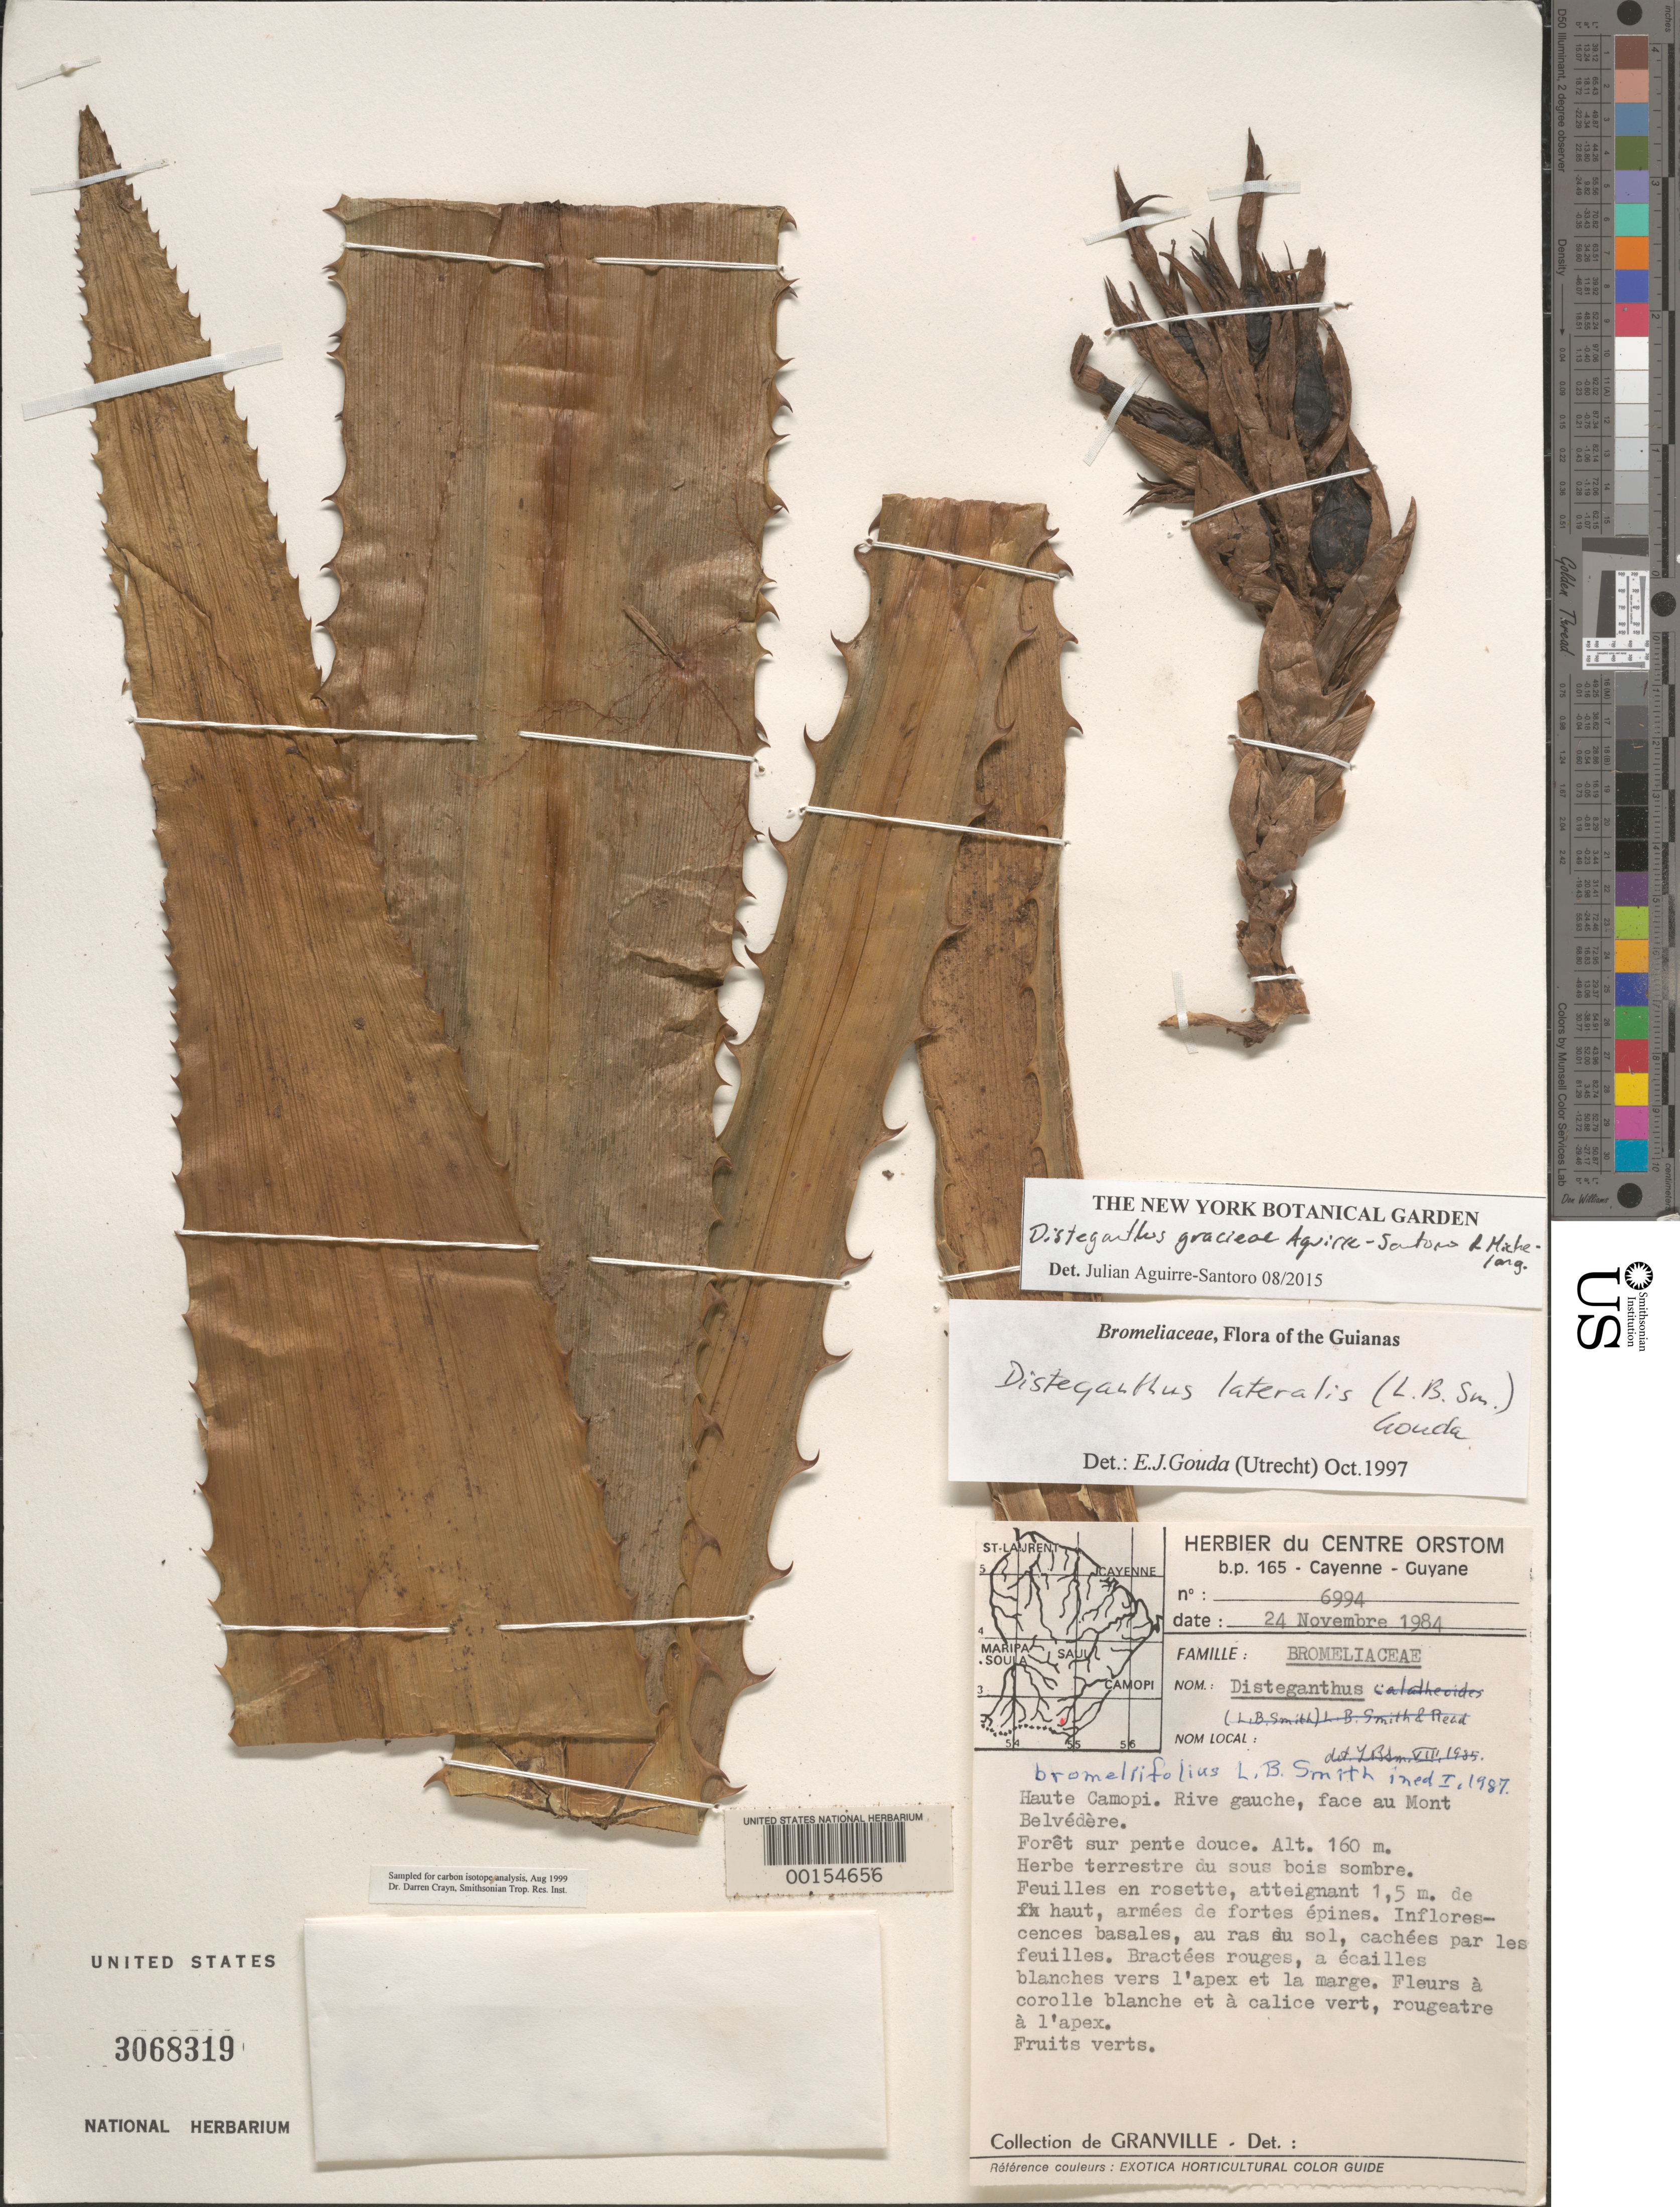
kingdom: Plantae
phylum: Tracheophyta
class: Liliopsida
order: Poales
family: Bromeliaceae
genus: Disteganthus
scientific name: Disteganthus lateralis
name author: (L.B. Sm.) Gouda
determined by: Gouda, E. J.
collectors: J.-J. de Granville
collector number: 6994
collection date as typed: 24-Nov-84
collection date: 1984-11-24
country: French Guiana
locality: Mont Belvédère, haute Camopi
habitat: Forêt sur pente douce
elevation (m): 160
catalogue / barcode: US 3068319